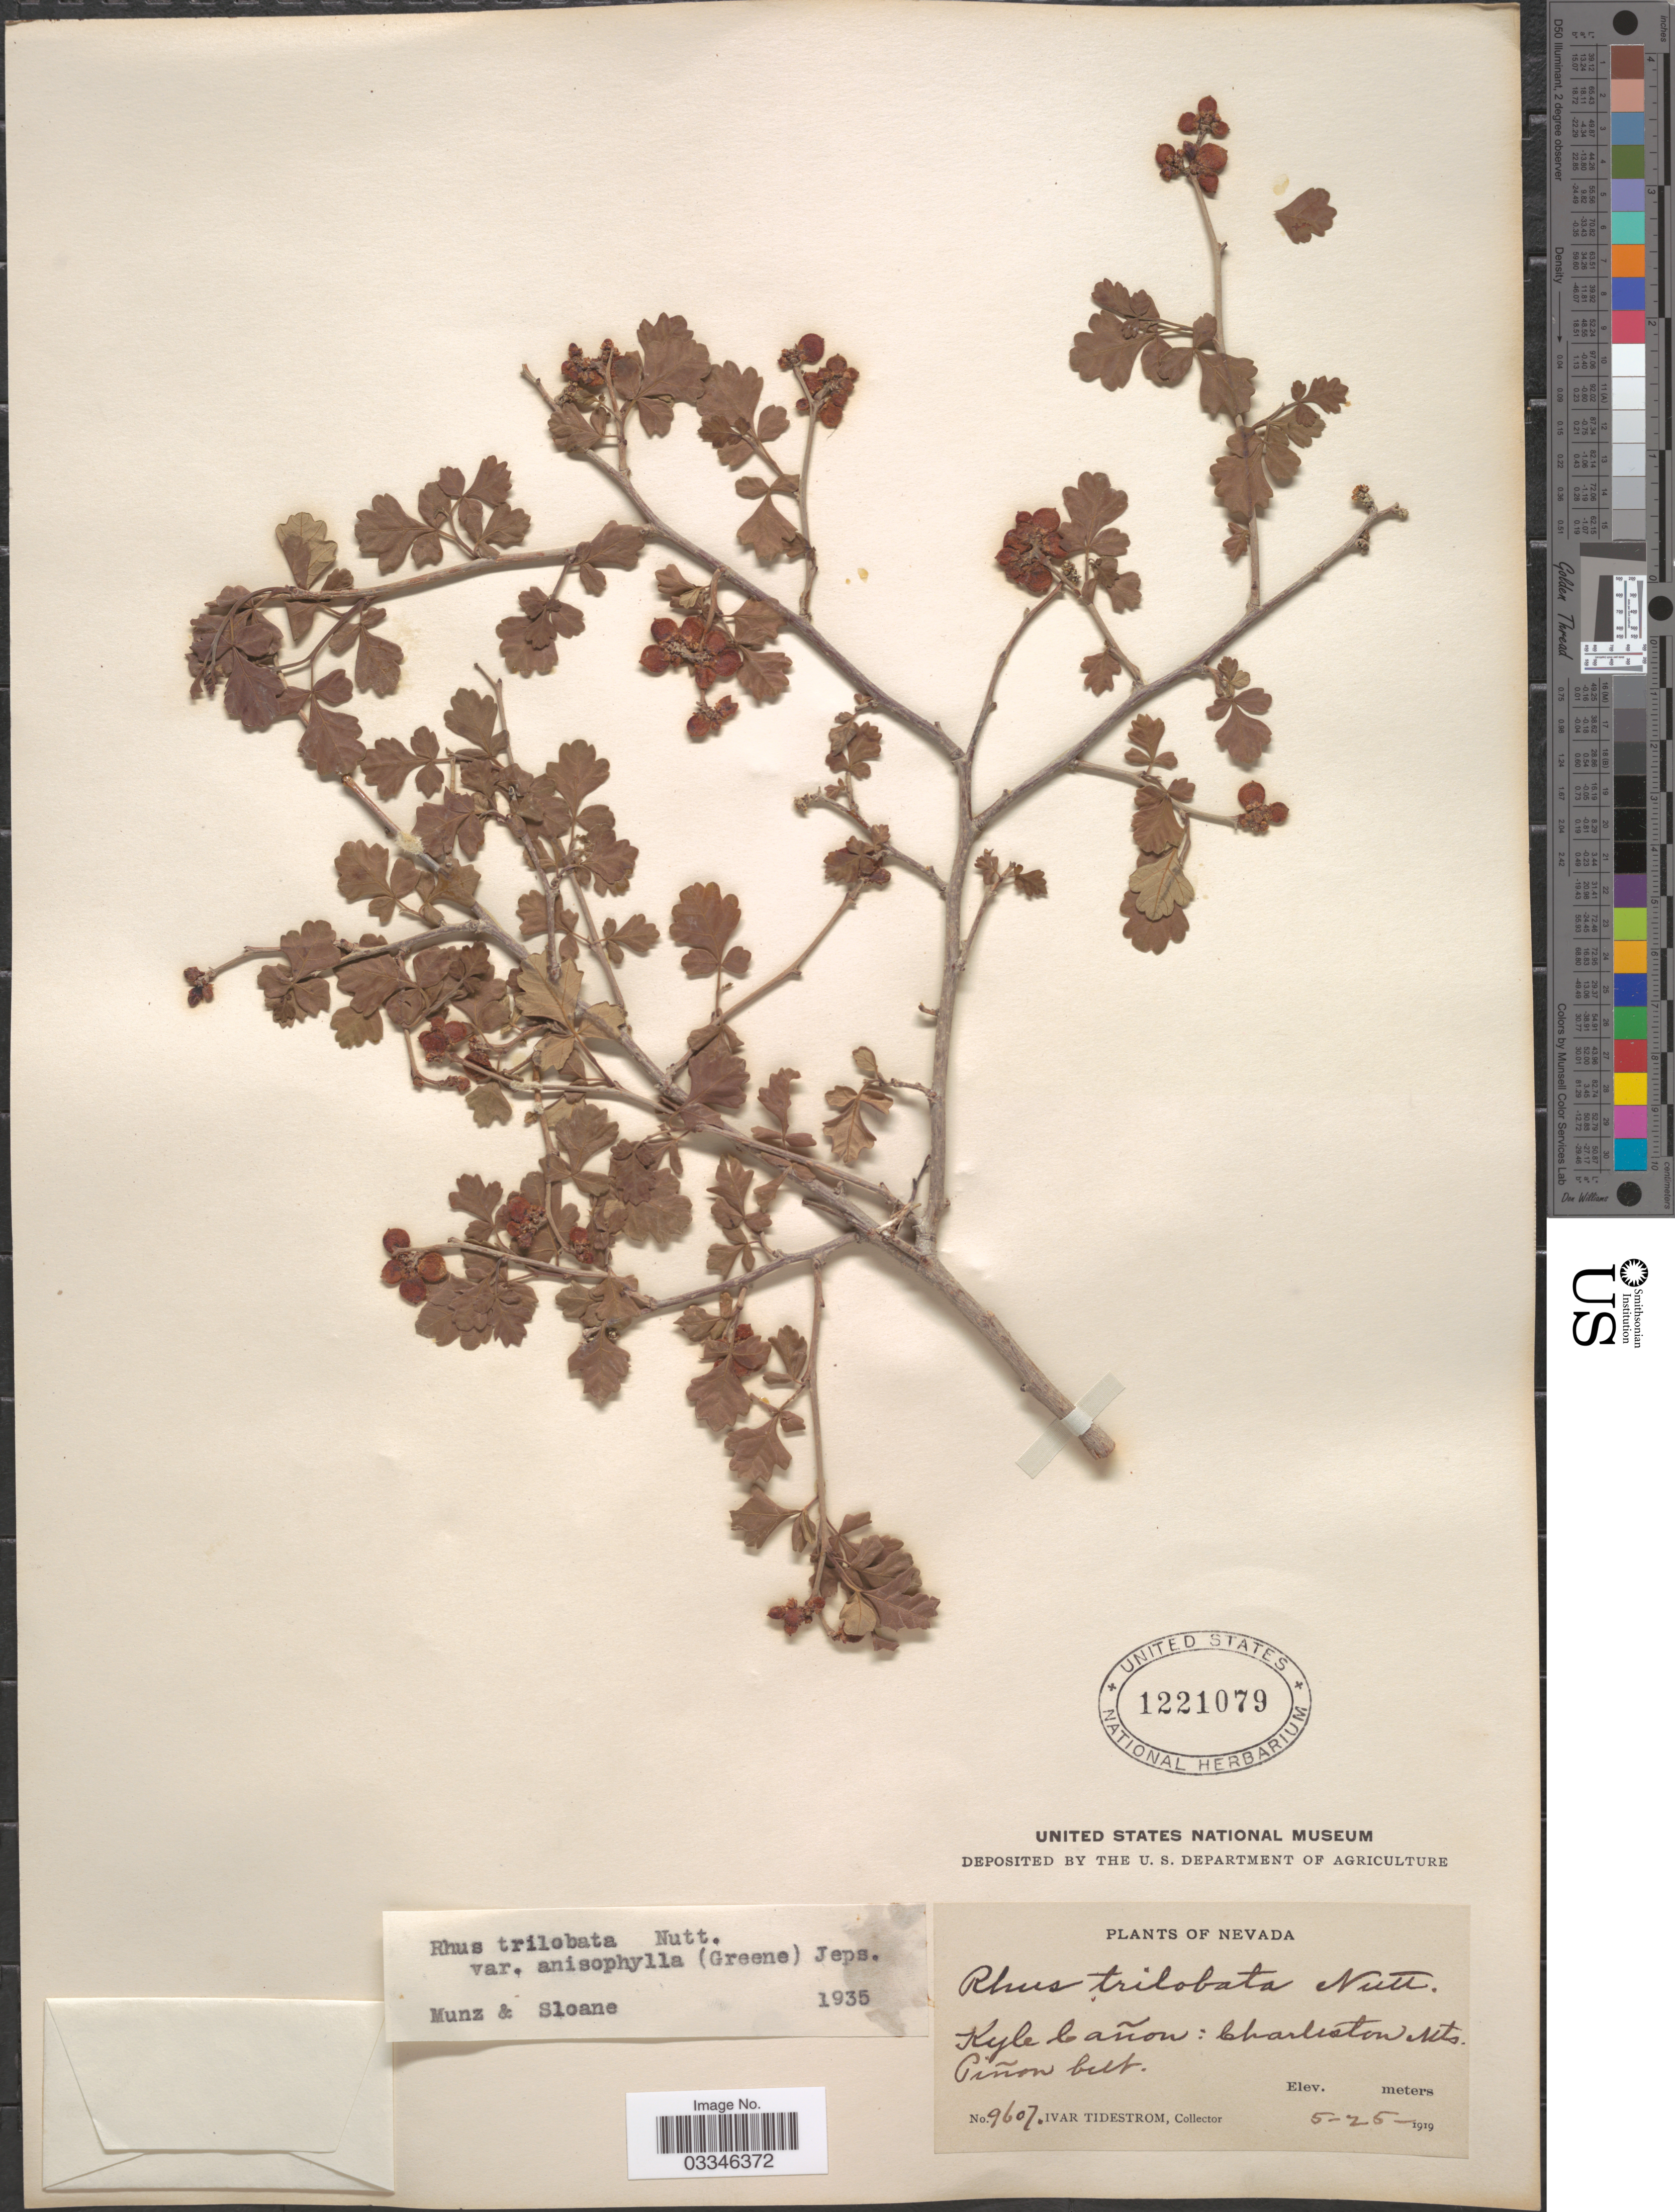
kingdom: Plantae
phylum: Tracheophyta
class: Magnoliopsida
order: Sapindales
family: Anacardiaceae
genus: Rhus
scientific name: Rhus trilobata var. anisophylla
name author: (Greene) Jeps.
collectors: I. F. Tidestrom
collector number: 9607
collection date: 1919-05-25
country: United States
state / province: Nevada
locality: Kyle Cañon: Charleston Mts.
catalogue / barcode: US 1221079